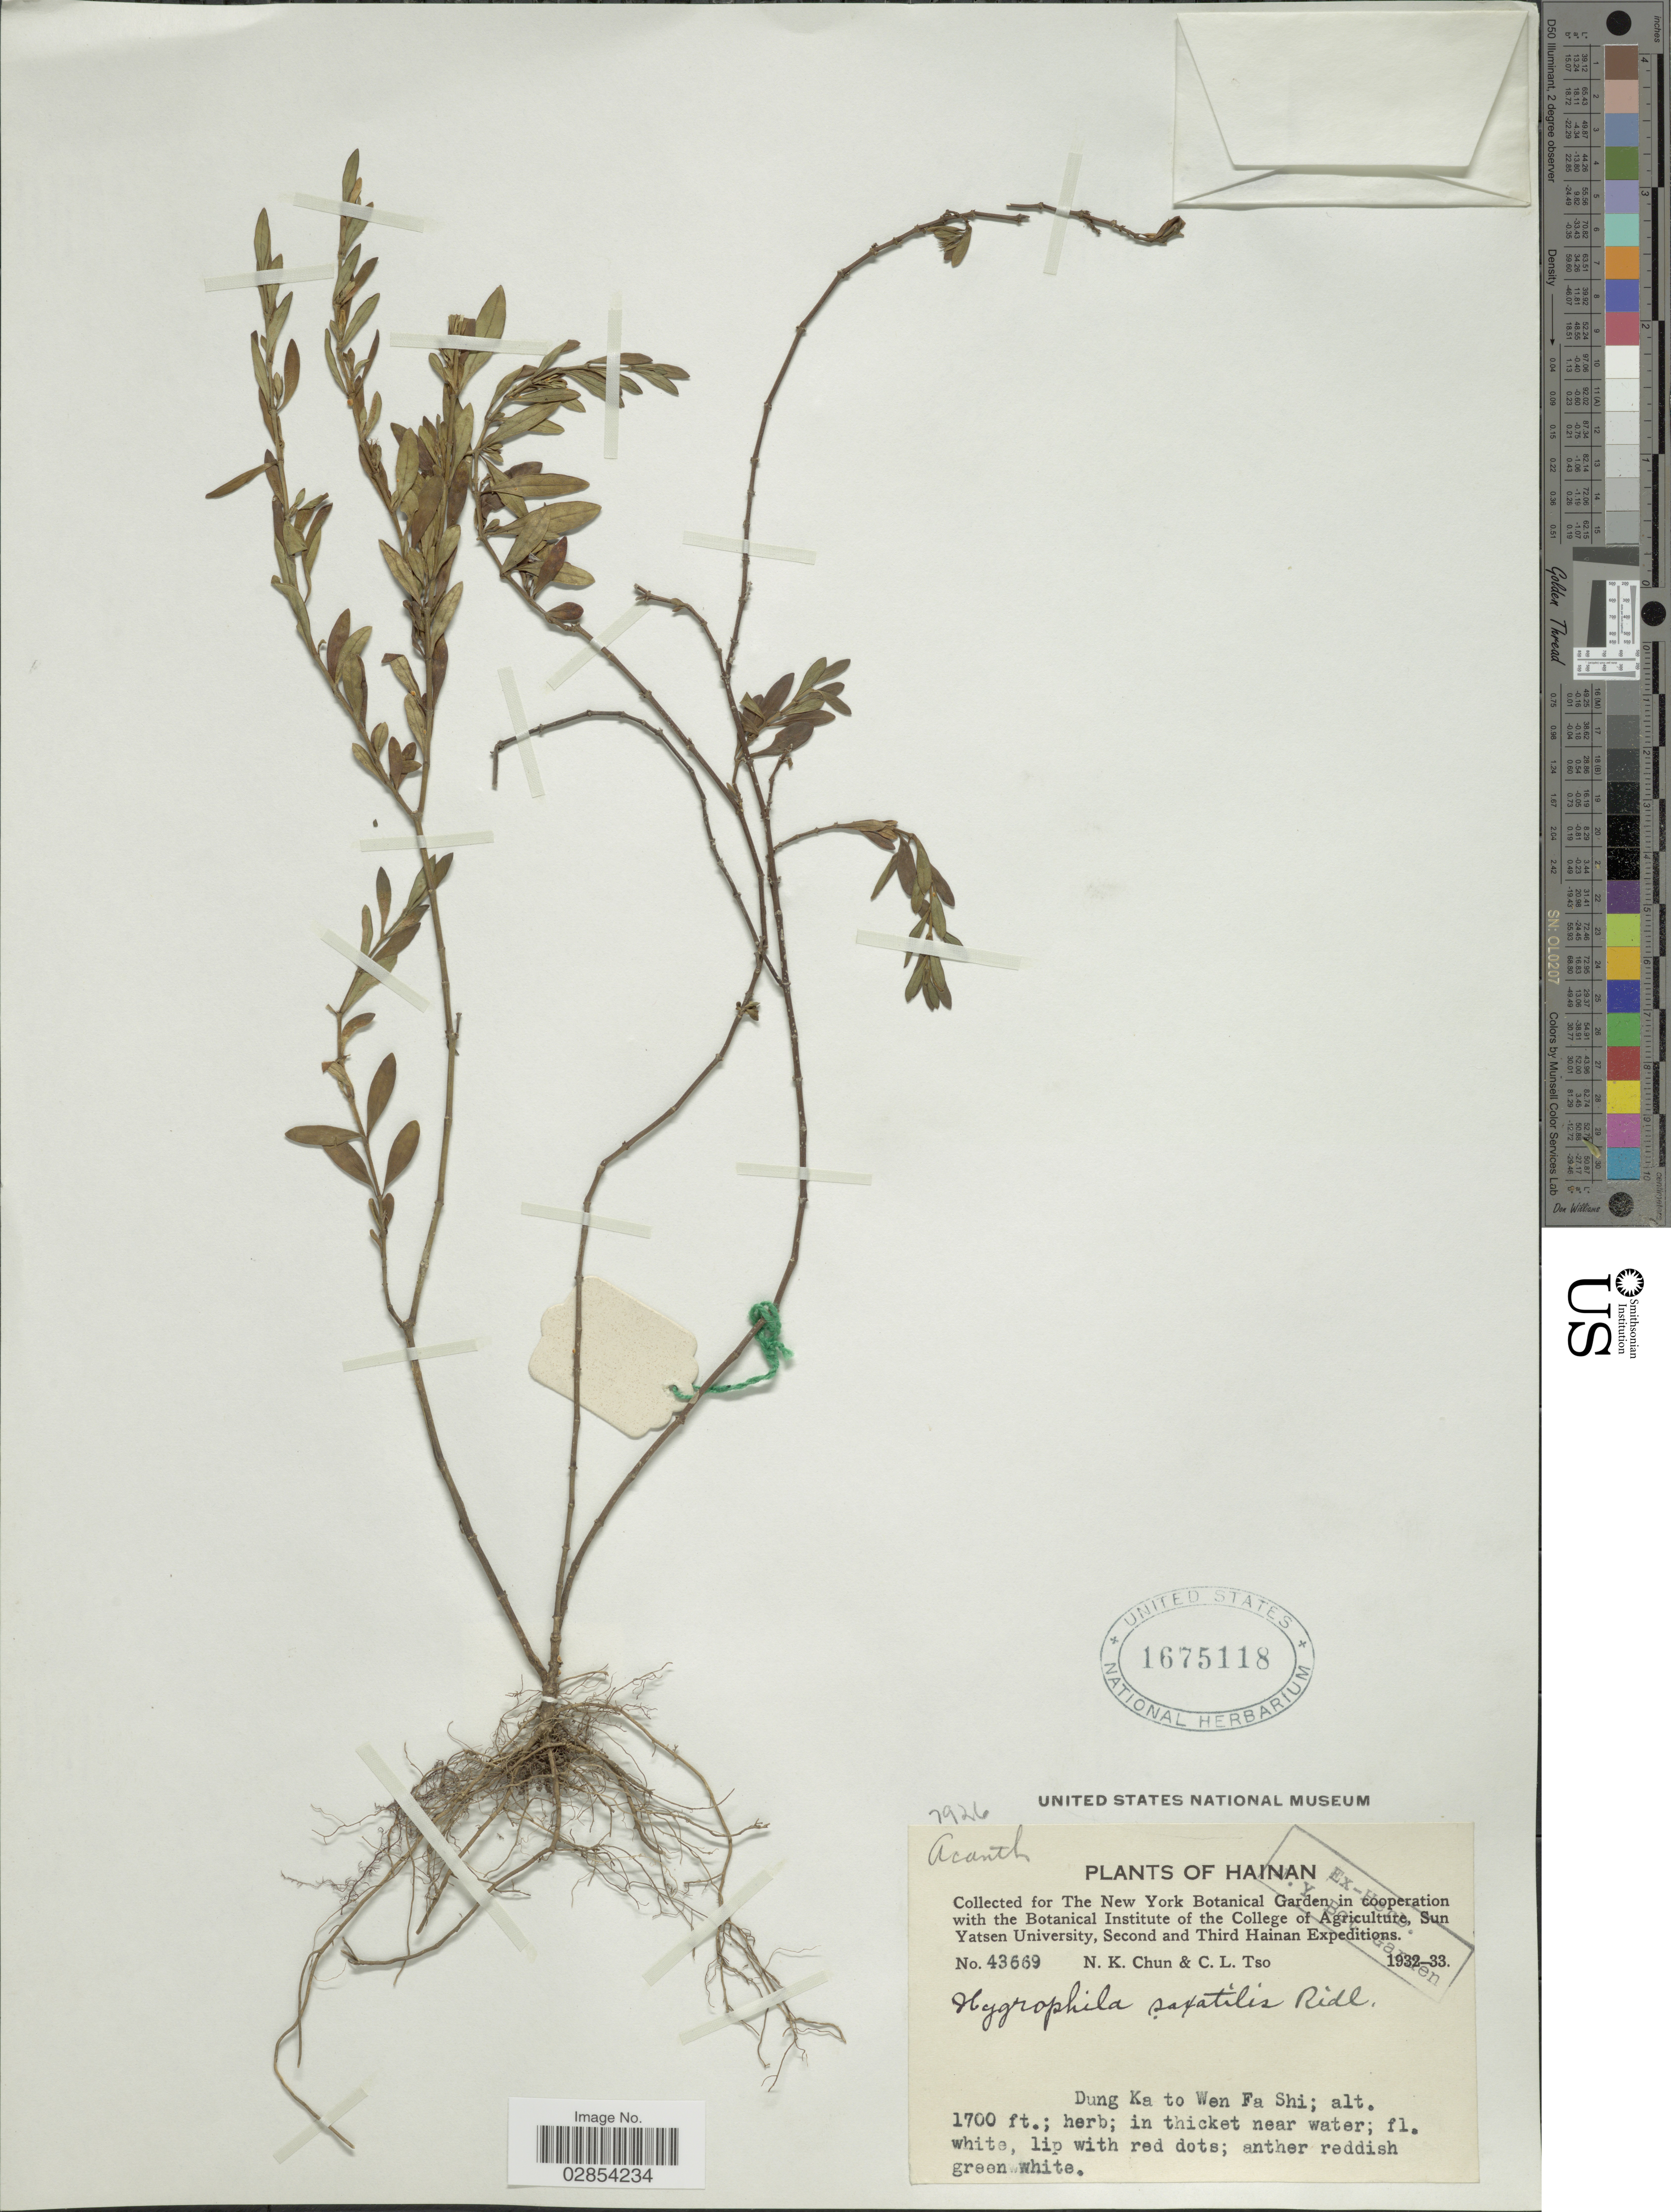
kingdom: Plantae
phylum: Tracheophyta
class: Magnoliopsida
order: Lamiales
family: Acanthaceae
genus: Hygrophila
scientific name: Hygrophila saxatilis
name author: Ridl.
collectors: N. K. Chun & C. Tso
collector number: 43669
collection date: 1932/1933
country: China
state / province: Hainan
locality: Dung Ka to Wen Fa Shi.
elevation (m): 518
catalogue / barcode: US 1675118